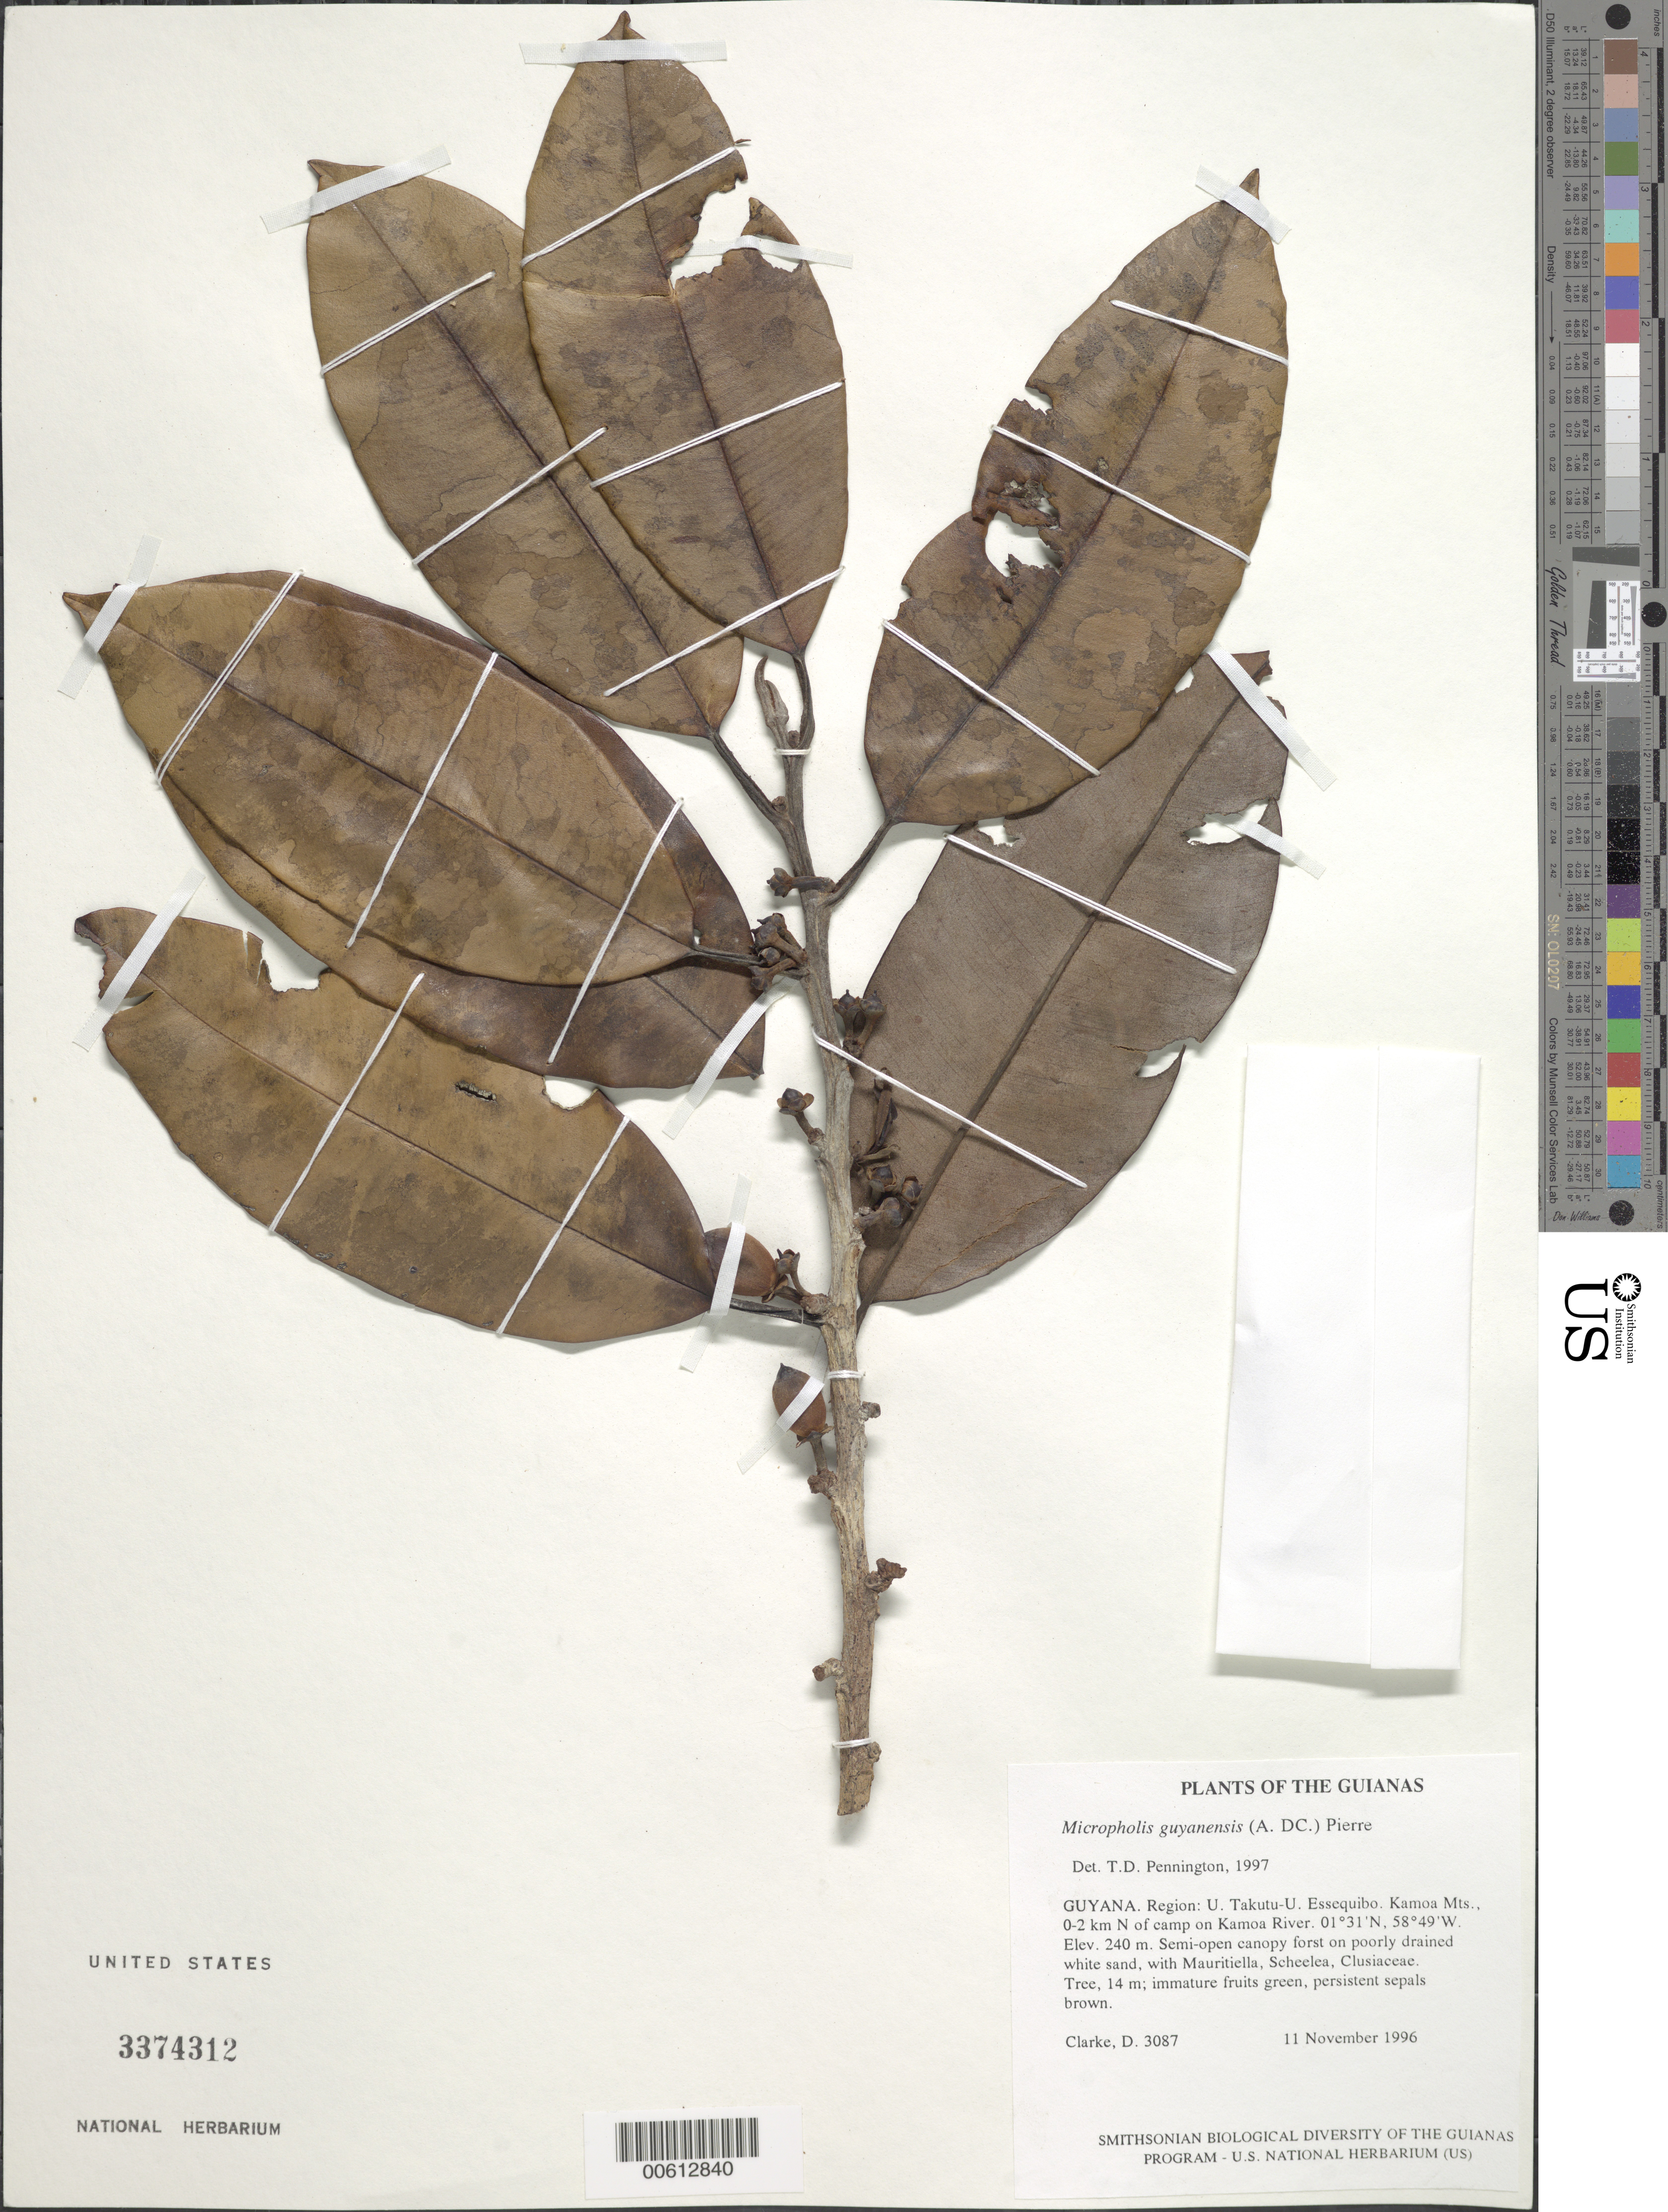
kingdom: Plantae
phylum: Tracheophyta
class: Magnoliopsida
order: Ericales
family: Sapotaceae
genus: Micropholis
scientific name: Micropholis guyanensis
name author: (A. DC.) Pierre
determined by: Pennington, T. D., (K)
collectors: H. D. Clarke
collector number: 3087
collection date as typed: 11 November 1996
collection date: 1996-11-11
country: Guyana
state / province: U. Takutu-U. Essequibo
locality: Kamoa Mts., 0-2 km N of camp on Kamoa River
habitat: Semi-open canopy forest on poorly drained white sand, with Mauritiella, Scheelea, Clusiaceae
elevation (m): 240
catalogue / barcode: US 3374312